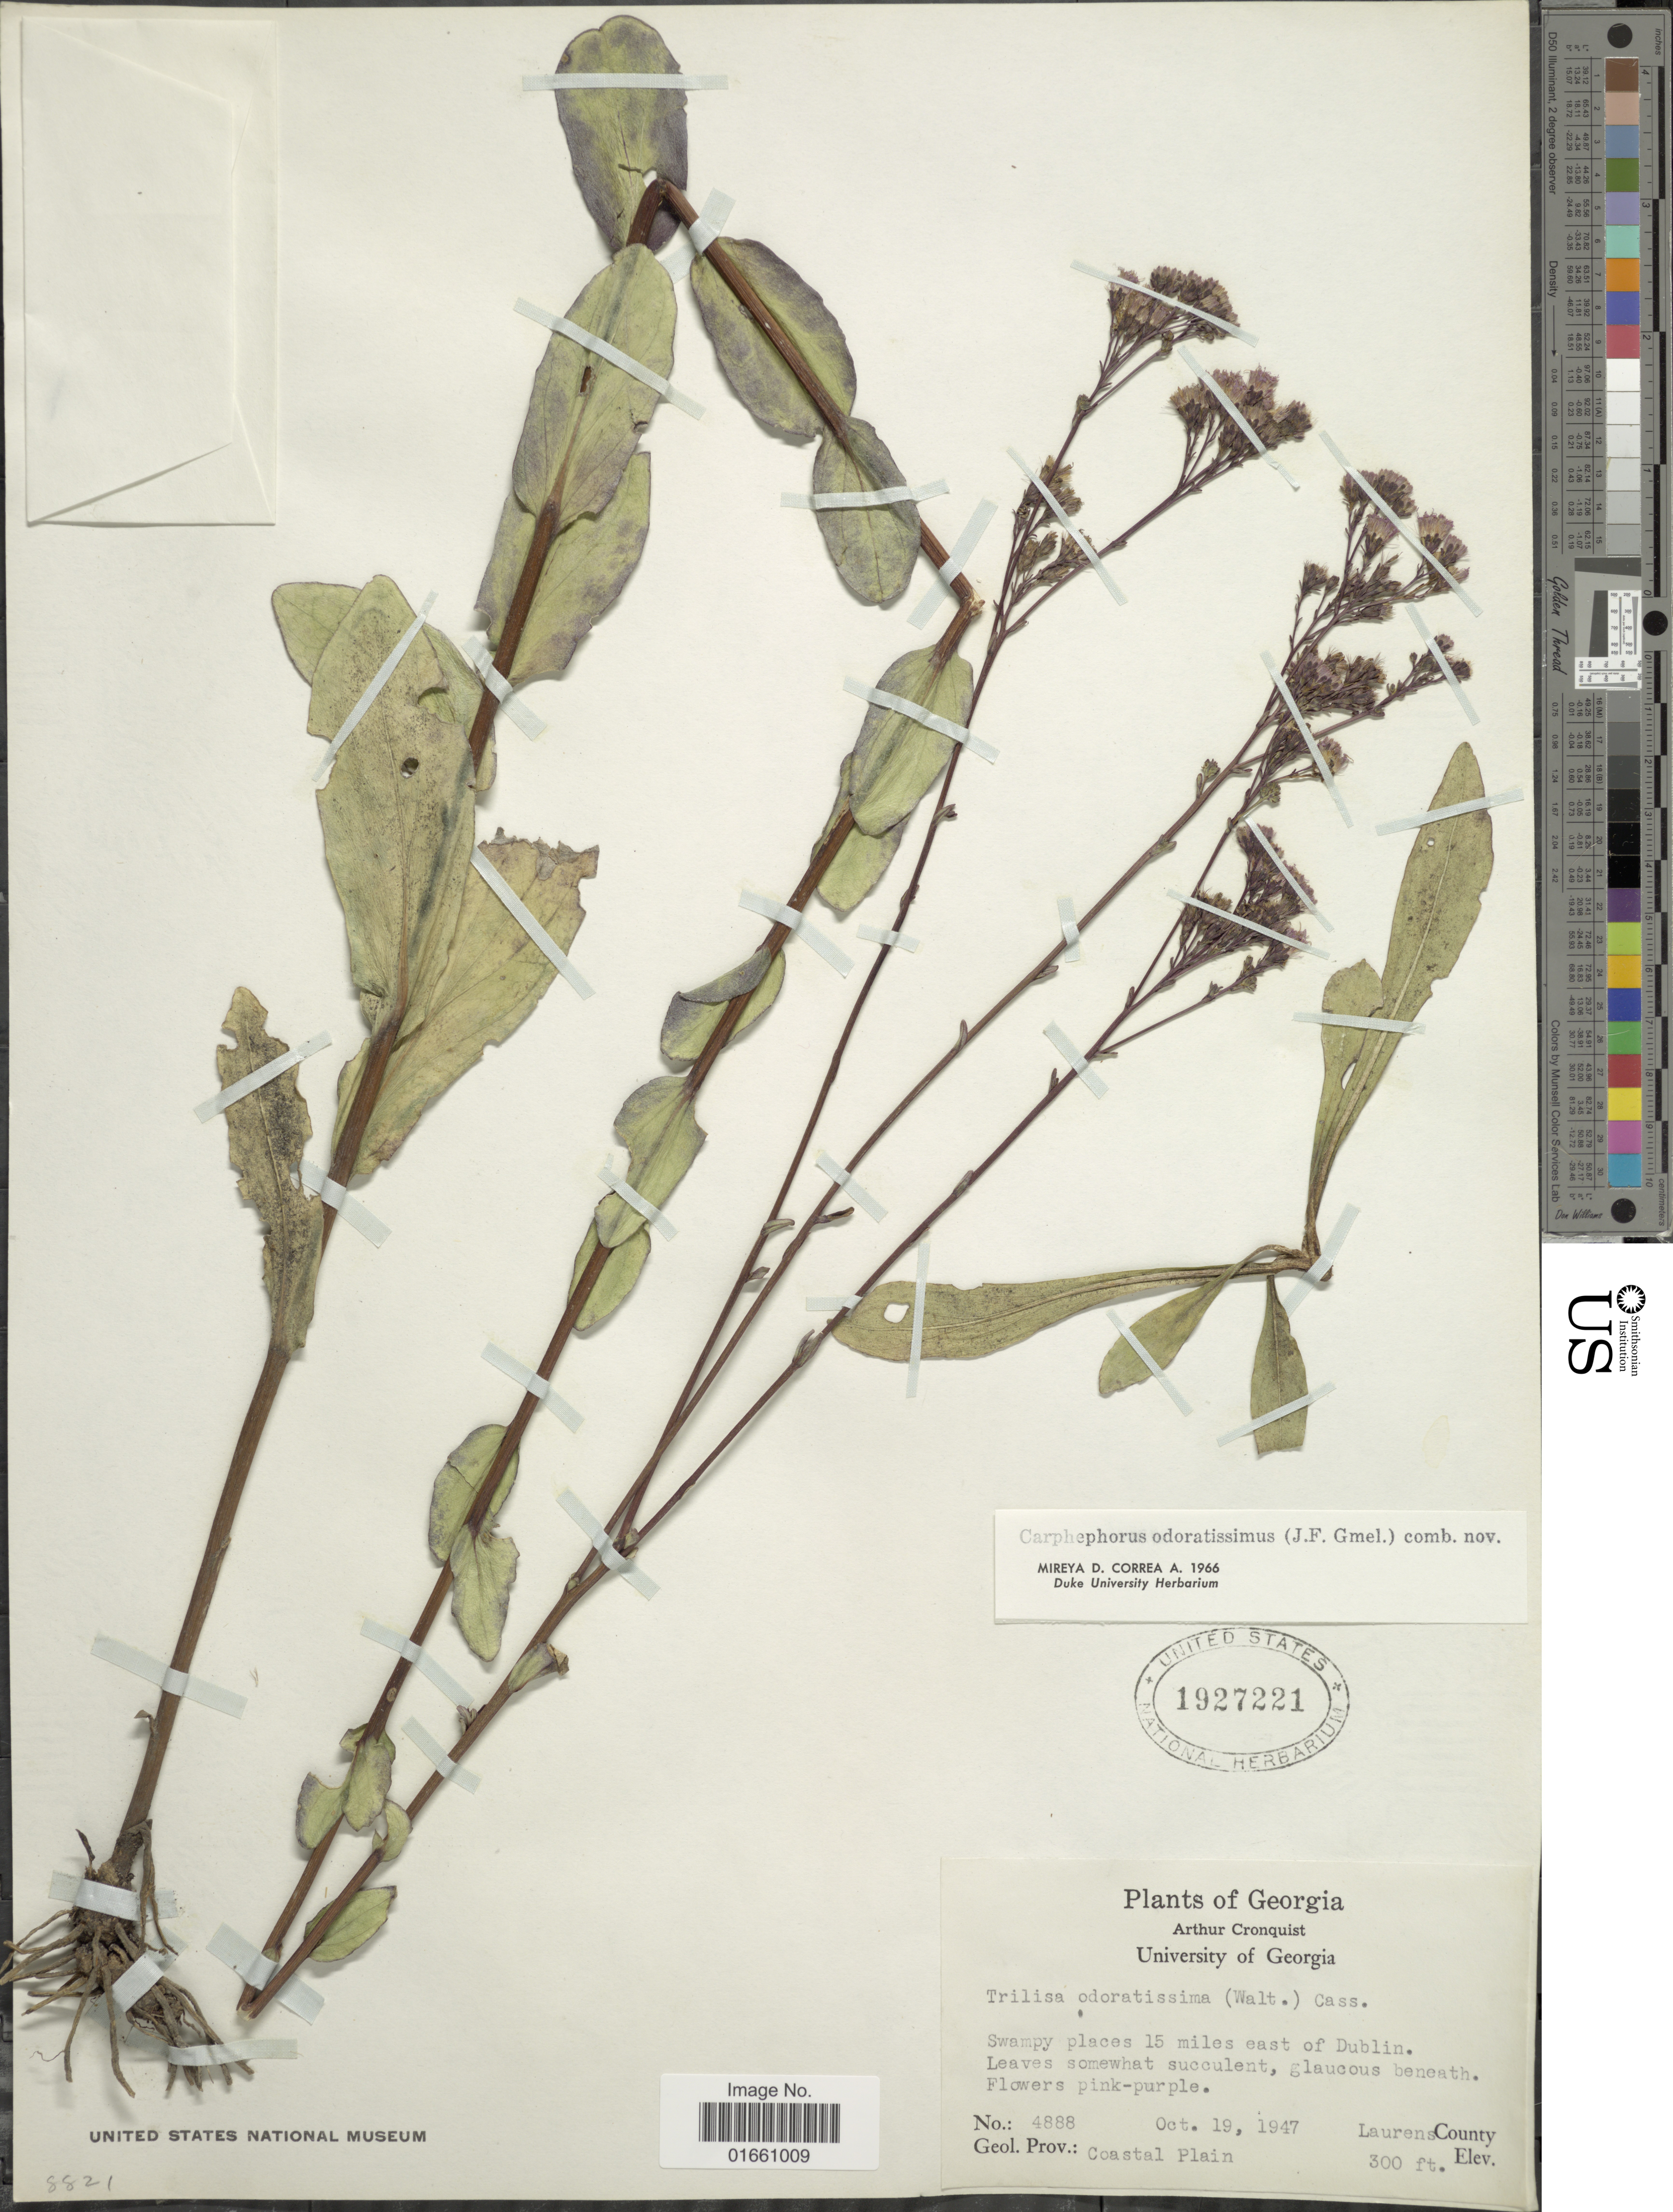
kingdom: Plantae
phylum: Tracheophyta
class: Magnoliopsida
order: Asterales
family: Asteraceae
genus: Trilisa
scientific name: Trilisa odoratissima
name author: (J.F. Gmel.) Cass.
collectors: A. J. Cronquist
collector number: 4888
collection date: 1947-10-19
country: United States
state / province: Georgia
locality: Swampy places 15 miles east of Dublin., Laurens County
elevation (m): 91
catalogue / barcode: US 1927221